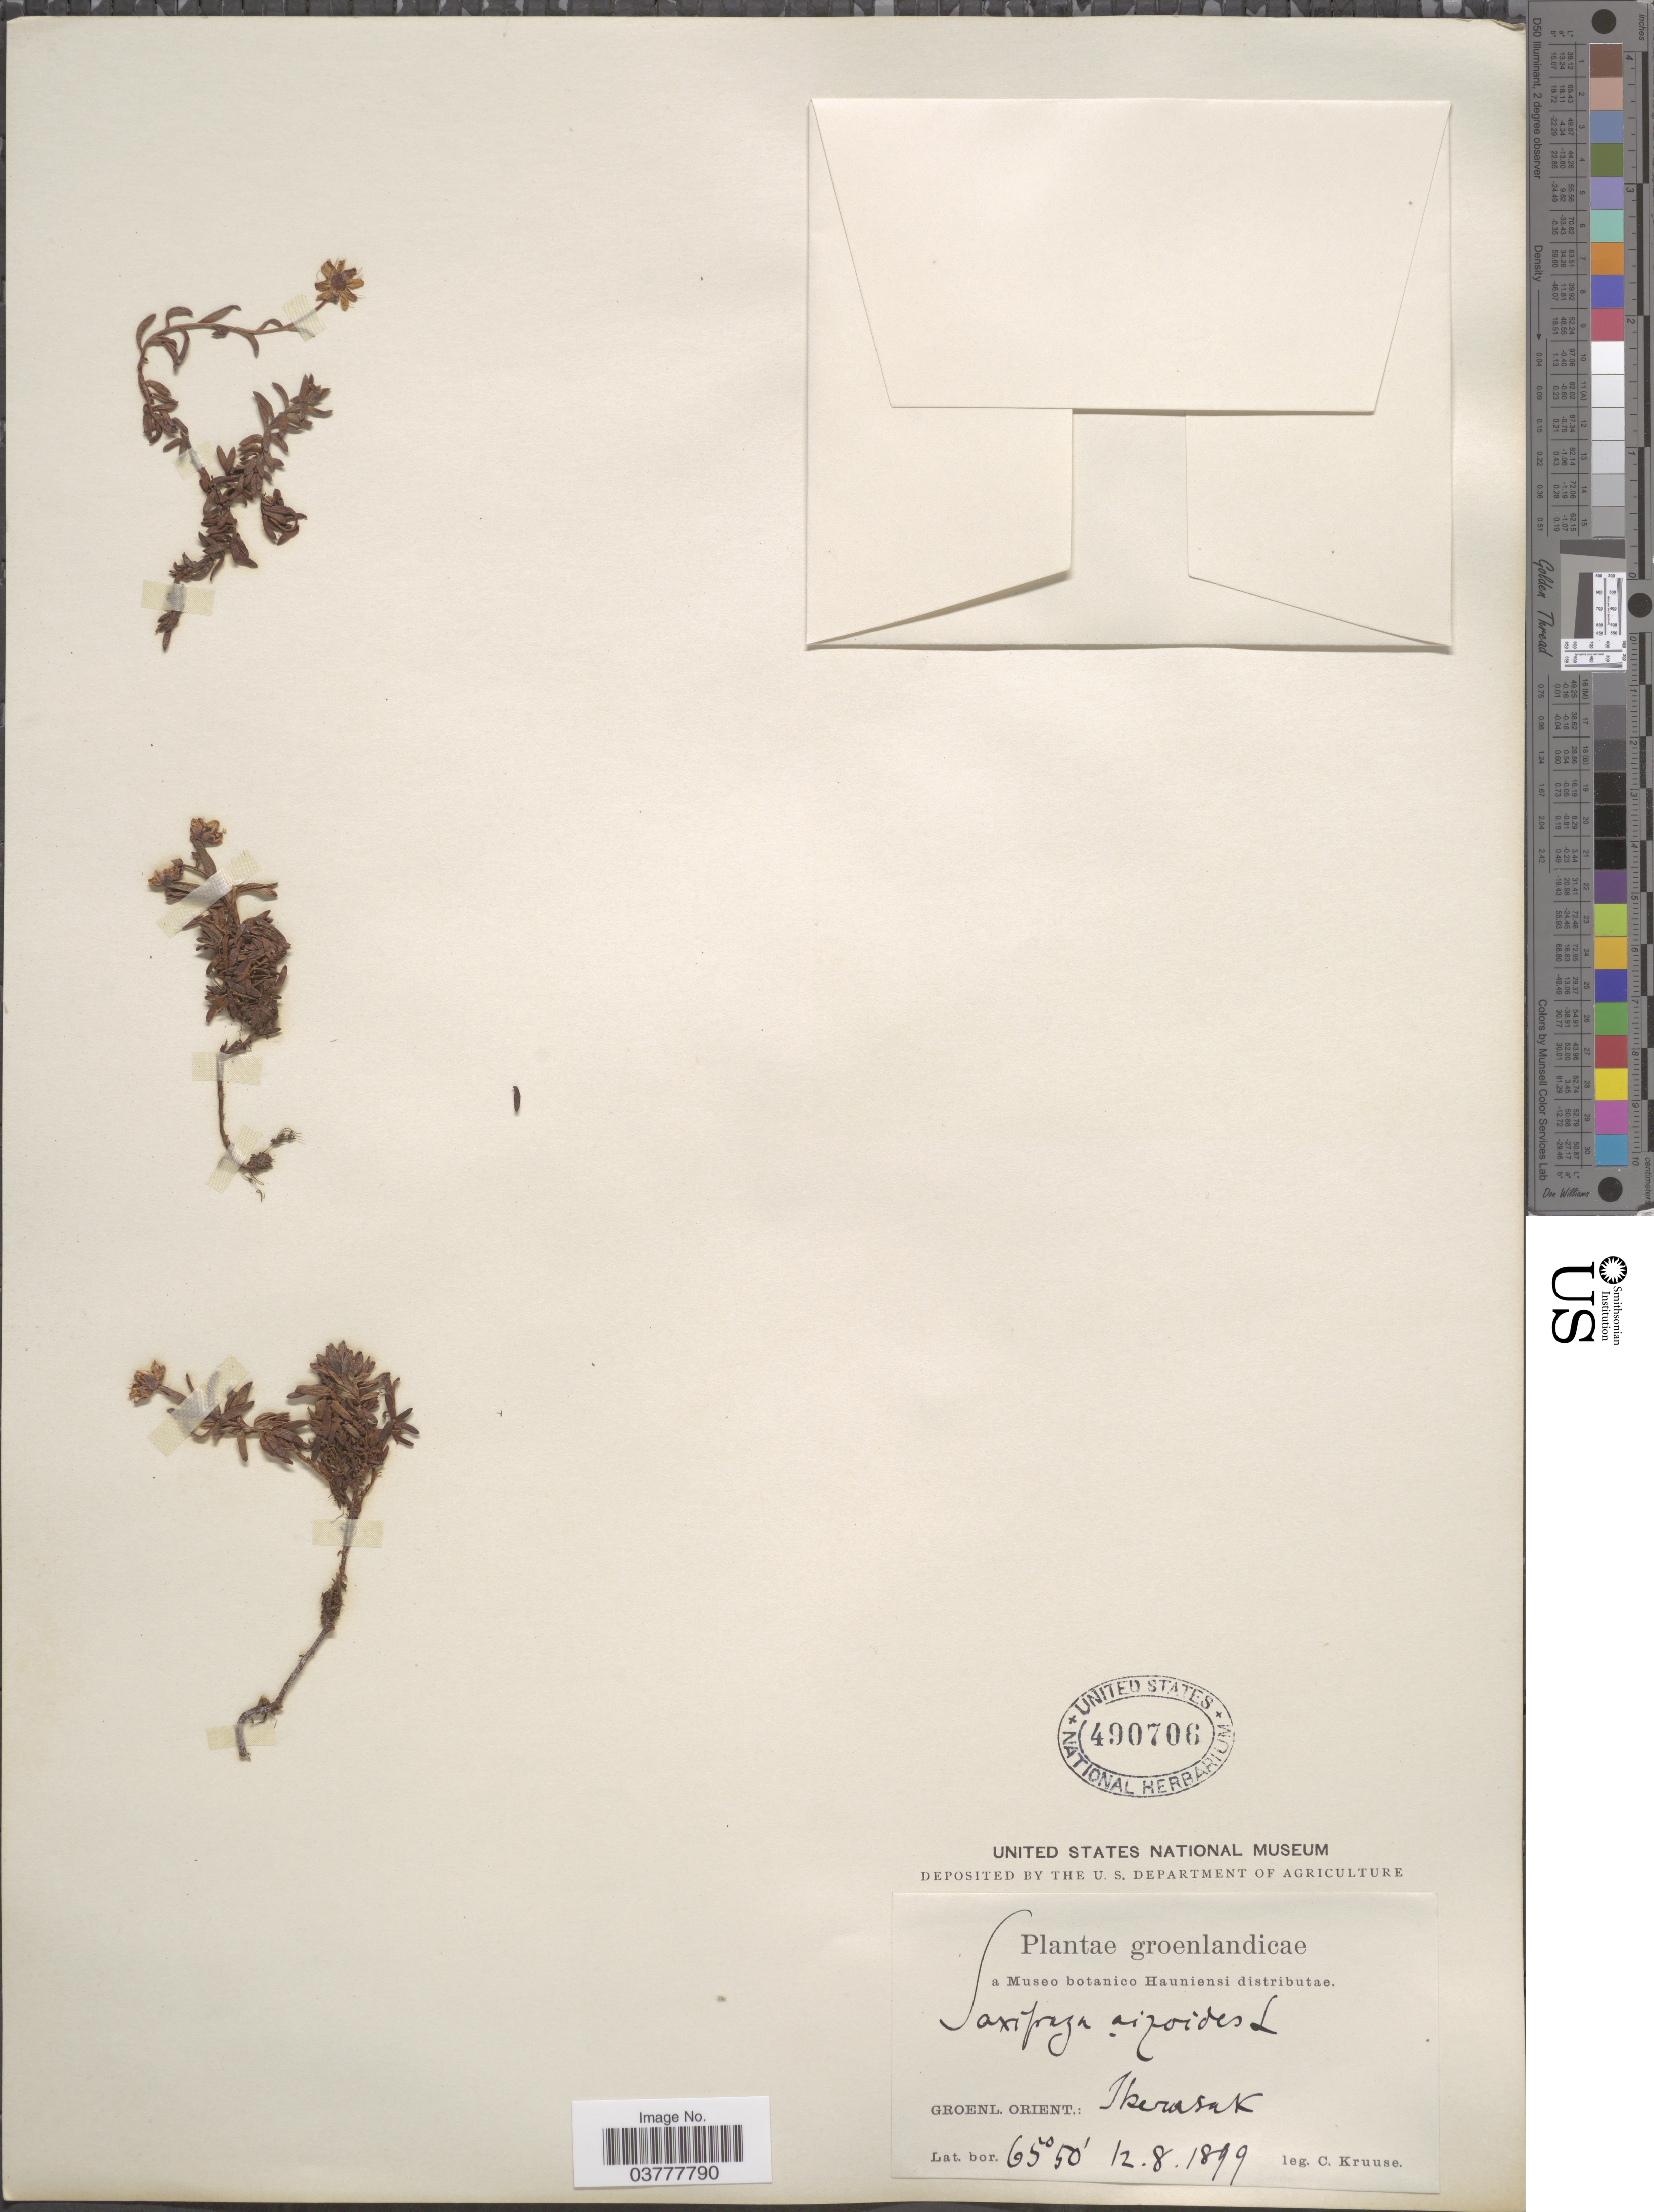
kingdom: Plantae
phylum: Tracheophyta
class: Magnoliopsida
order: Saxifragales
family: Saxifragaceae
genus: Saxifraga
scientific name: Saxifraga aizoides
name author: L.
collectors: C. Kruuse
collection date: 1899-08-12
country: Greenland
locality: Groenlandicæ. Groenl. Orient.: Ikerasak.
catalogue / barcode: US 490706